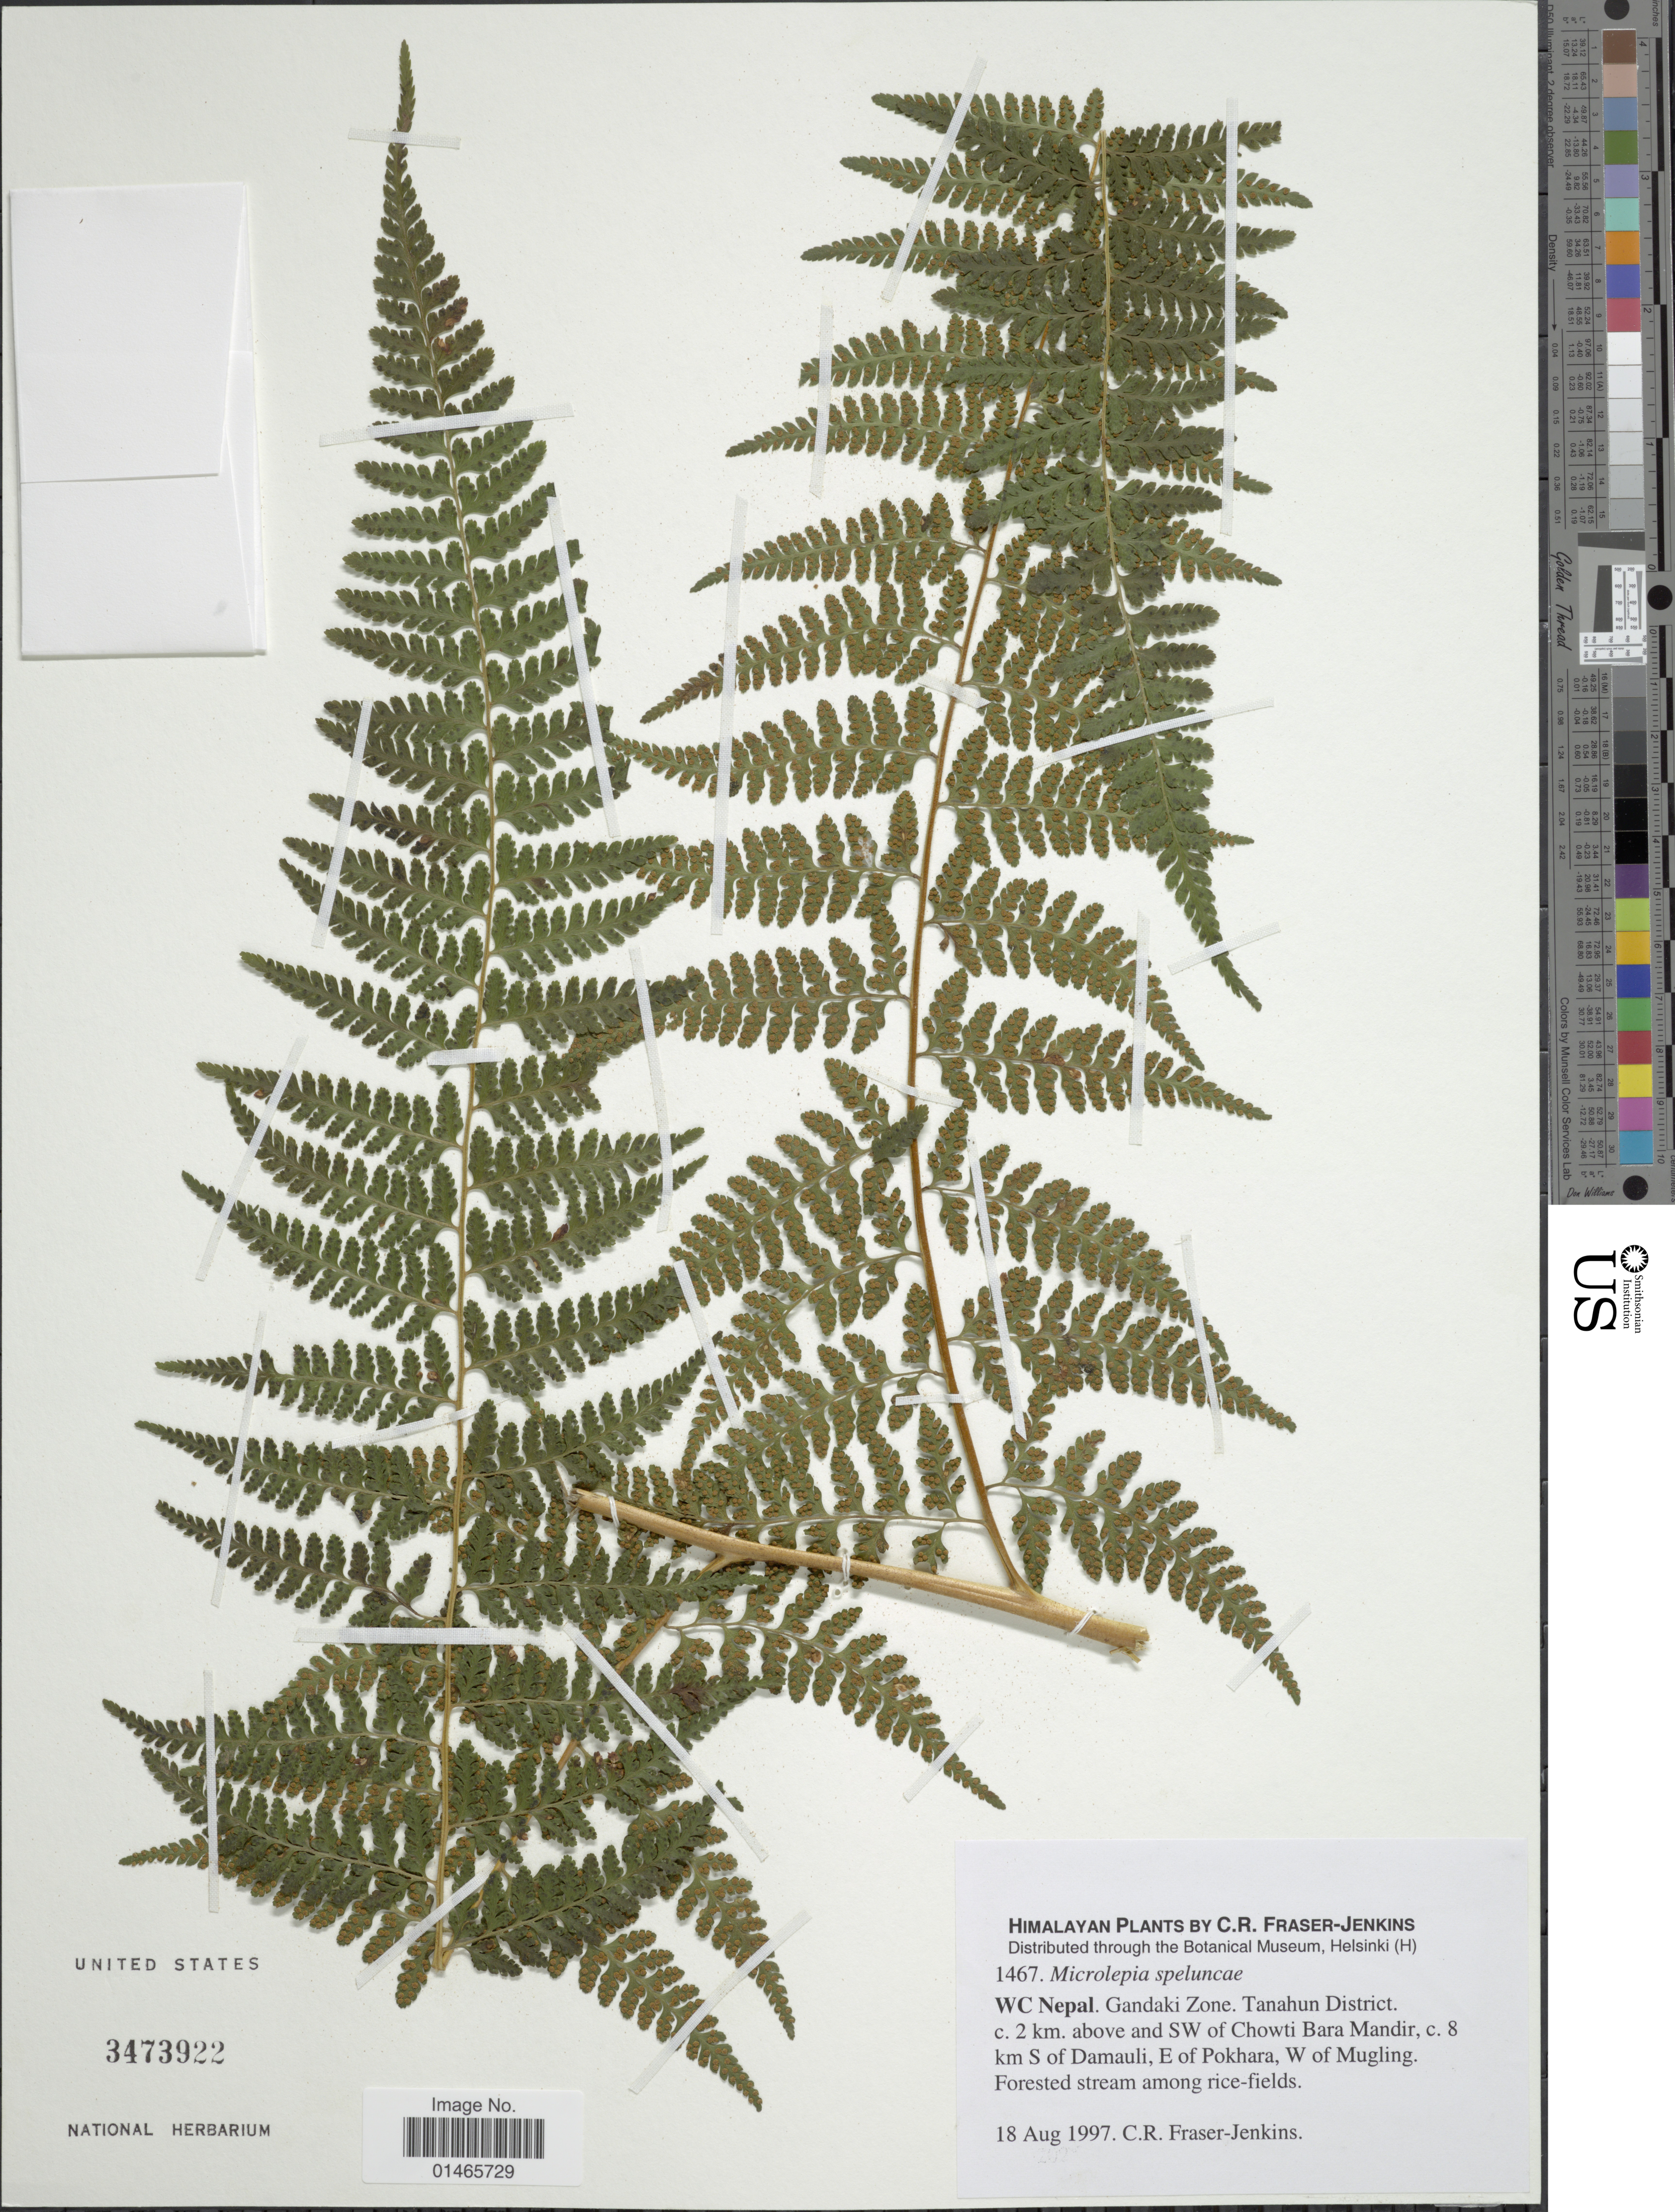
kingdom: Plantae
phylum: Tracheophyta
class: Polypodiopsida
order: Polypodiales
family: Dennstaedtiaceae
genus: Microlepia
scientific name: Microlepia speluncae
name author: (L.) T. Moore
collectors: C. R. Fraser-Jenkins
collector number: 1467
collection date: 1997-08-18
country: Nepal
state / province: Gandaki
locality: WC Nepal, Gandaki Zone, Tanahun District, c. 2 km, above and SW aof Chowti Bara Mandir, c. 8 km S of Damauli, E of Pokhara, W of Mugling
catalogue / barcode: US 3473922